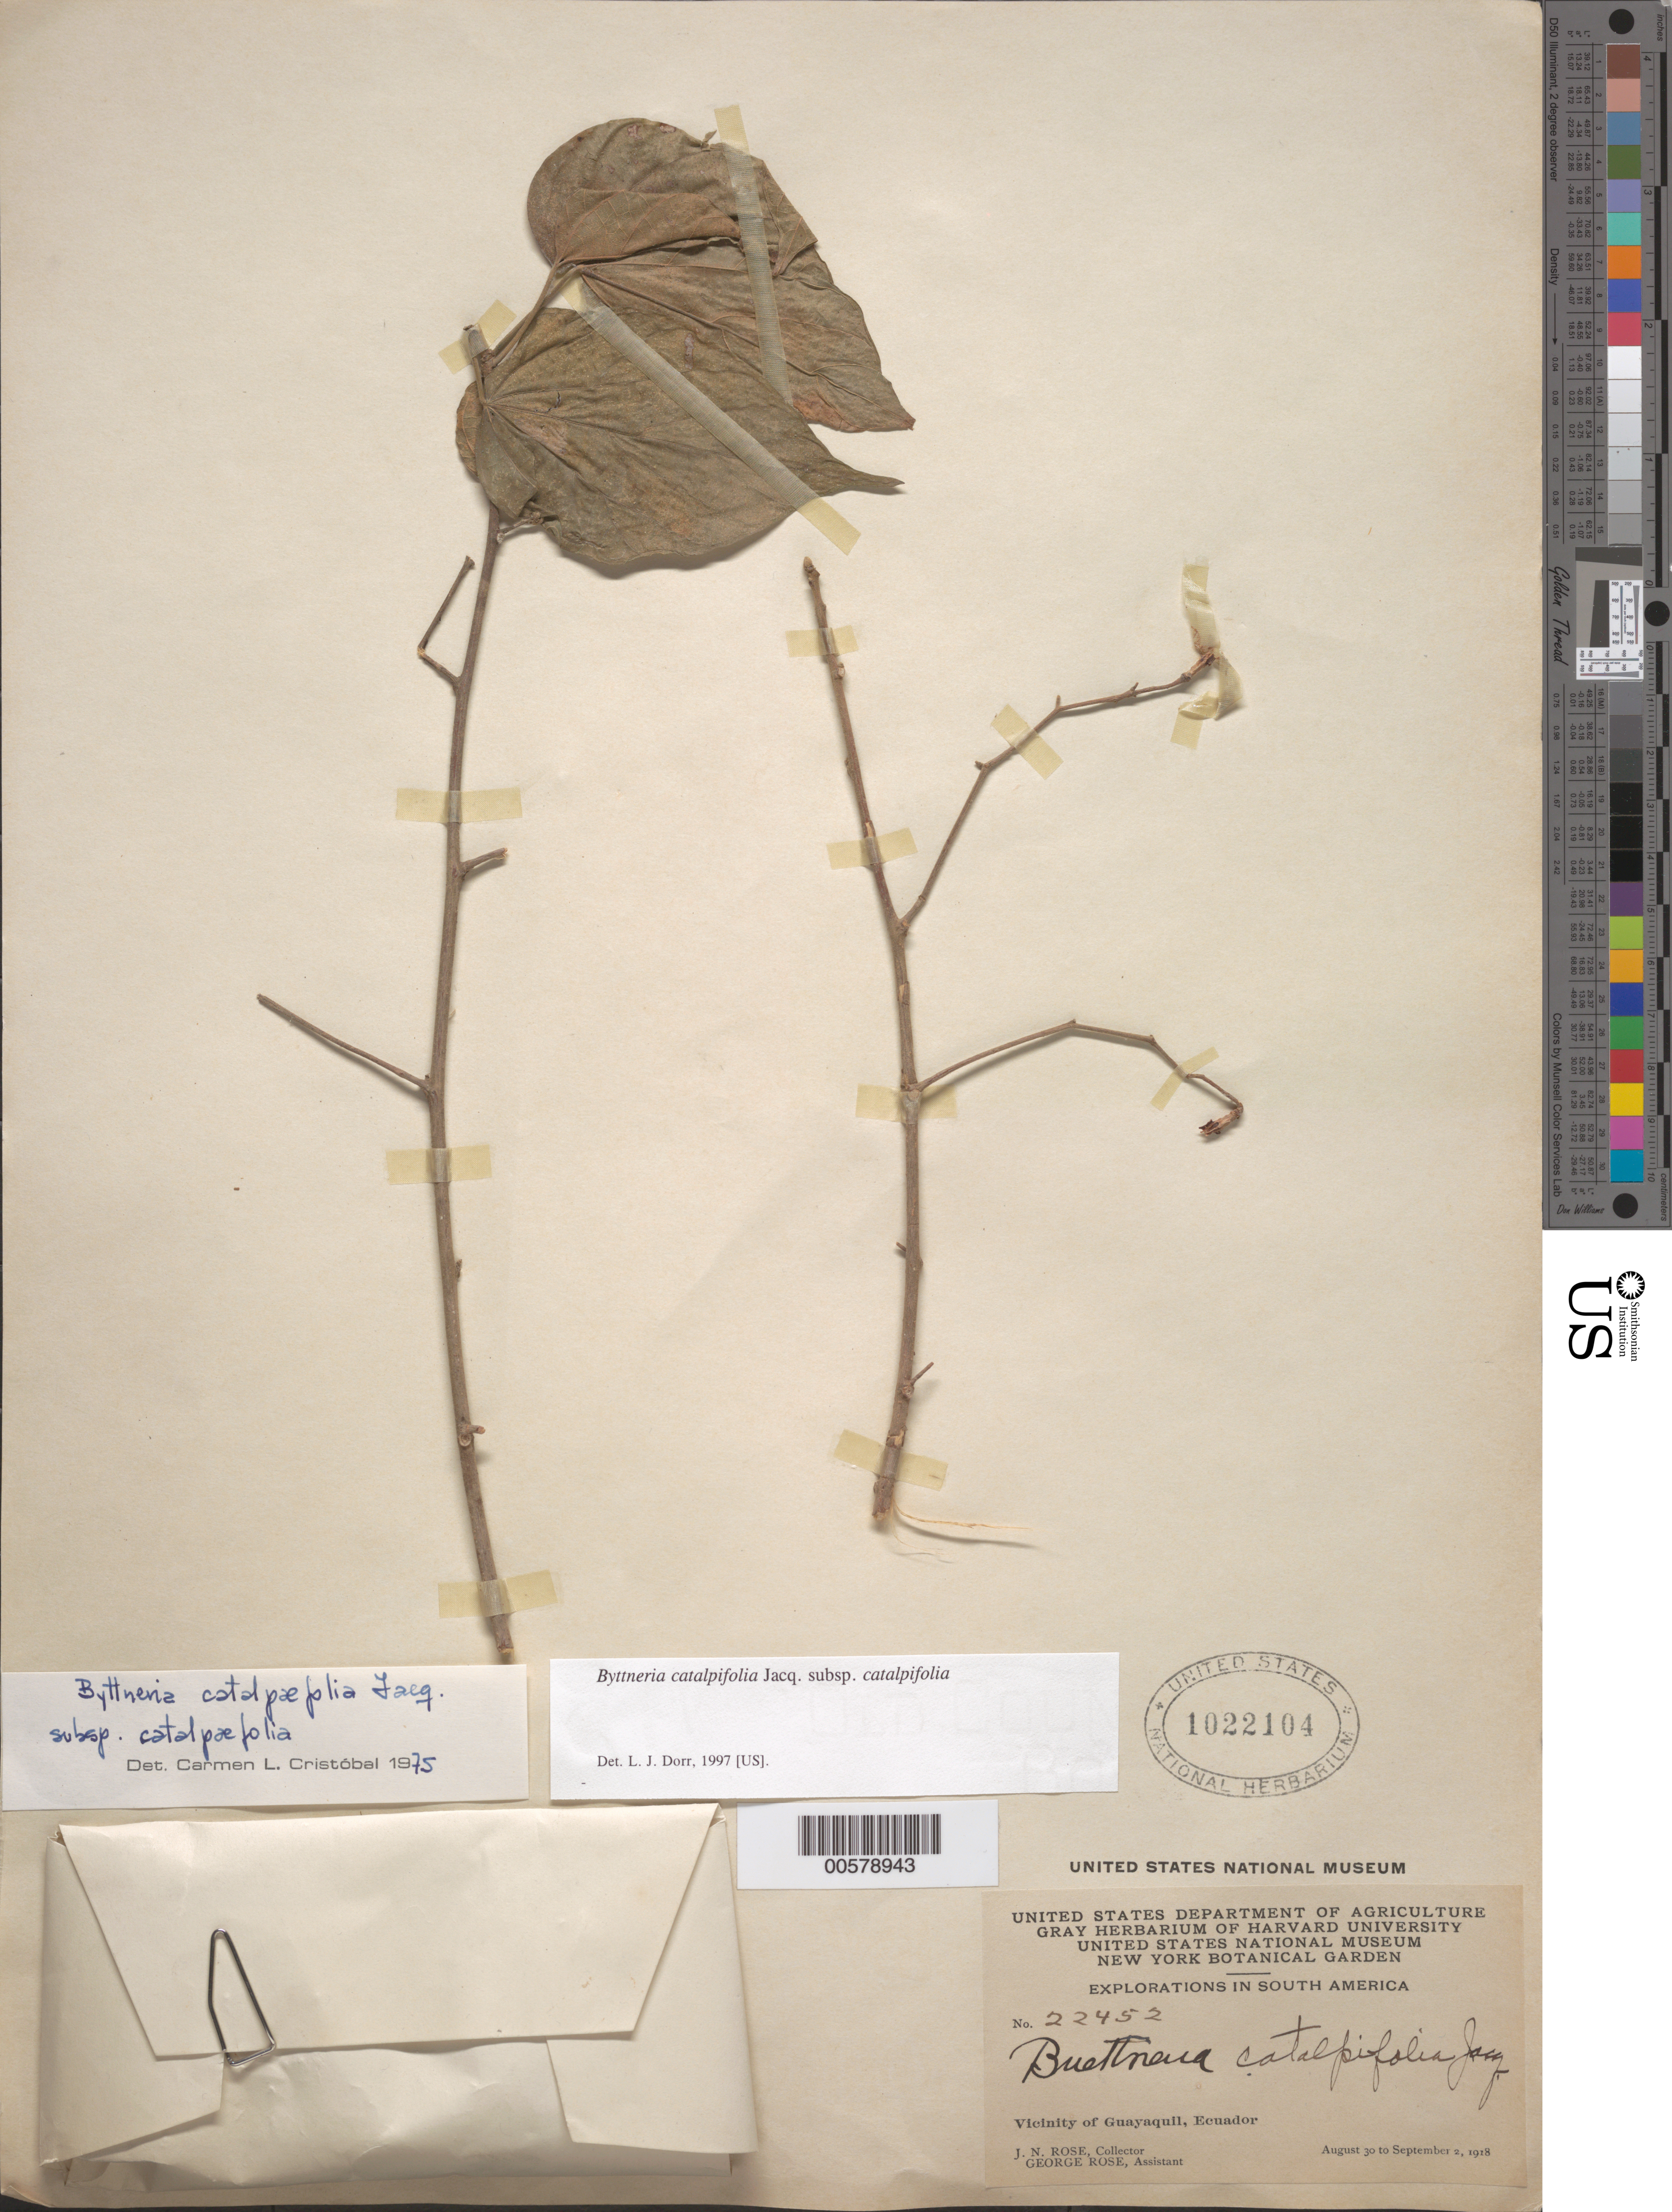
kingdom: Plantae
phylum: Tracheophyta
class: Magnoliopsida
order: Malvales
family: Malvaceae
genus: Byttneria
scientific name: Byttneria catalpifolia subsp. catalpifolia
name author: Jacq.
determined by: Cristóbal, C. L.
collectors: J. N. Rose & G. Rose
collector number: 22452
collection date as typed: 30 Aug 1918 to 02 Sep 1918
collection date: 1918-08-30/1918-09-02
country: Ecuador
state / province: Guayas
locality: Vicinity of Guayaquil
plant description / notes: NY, US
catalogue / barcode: US 1022104